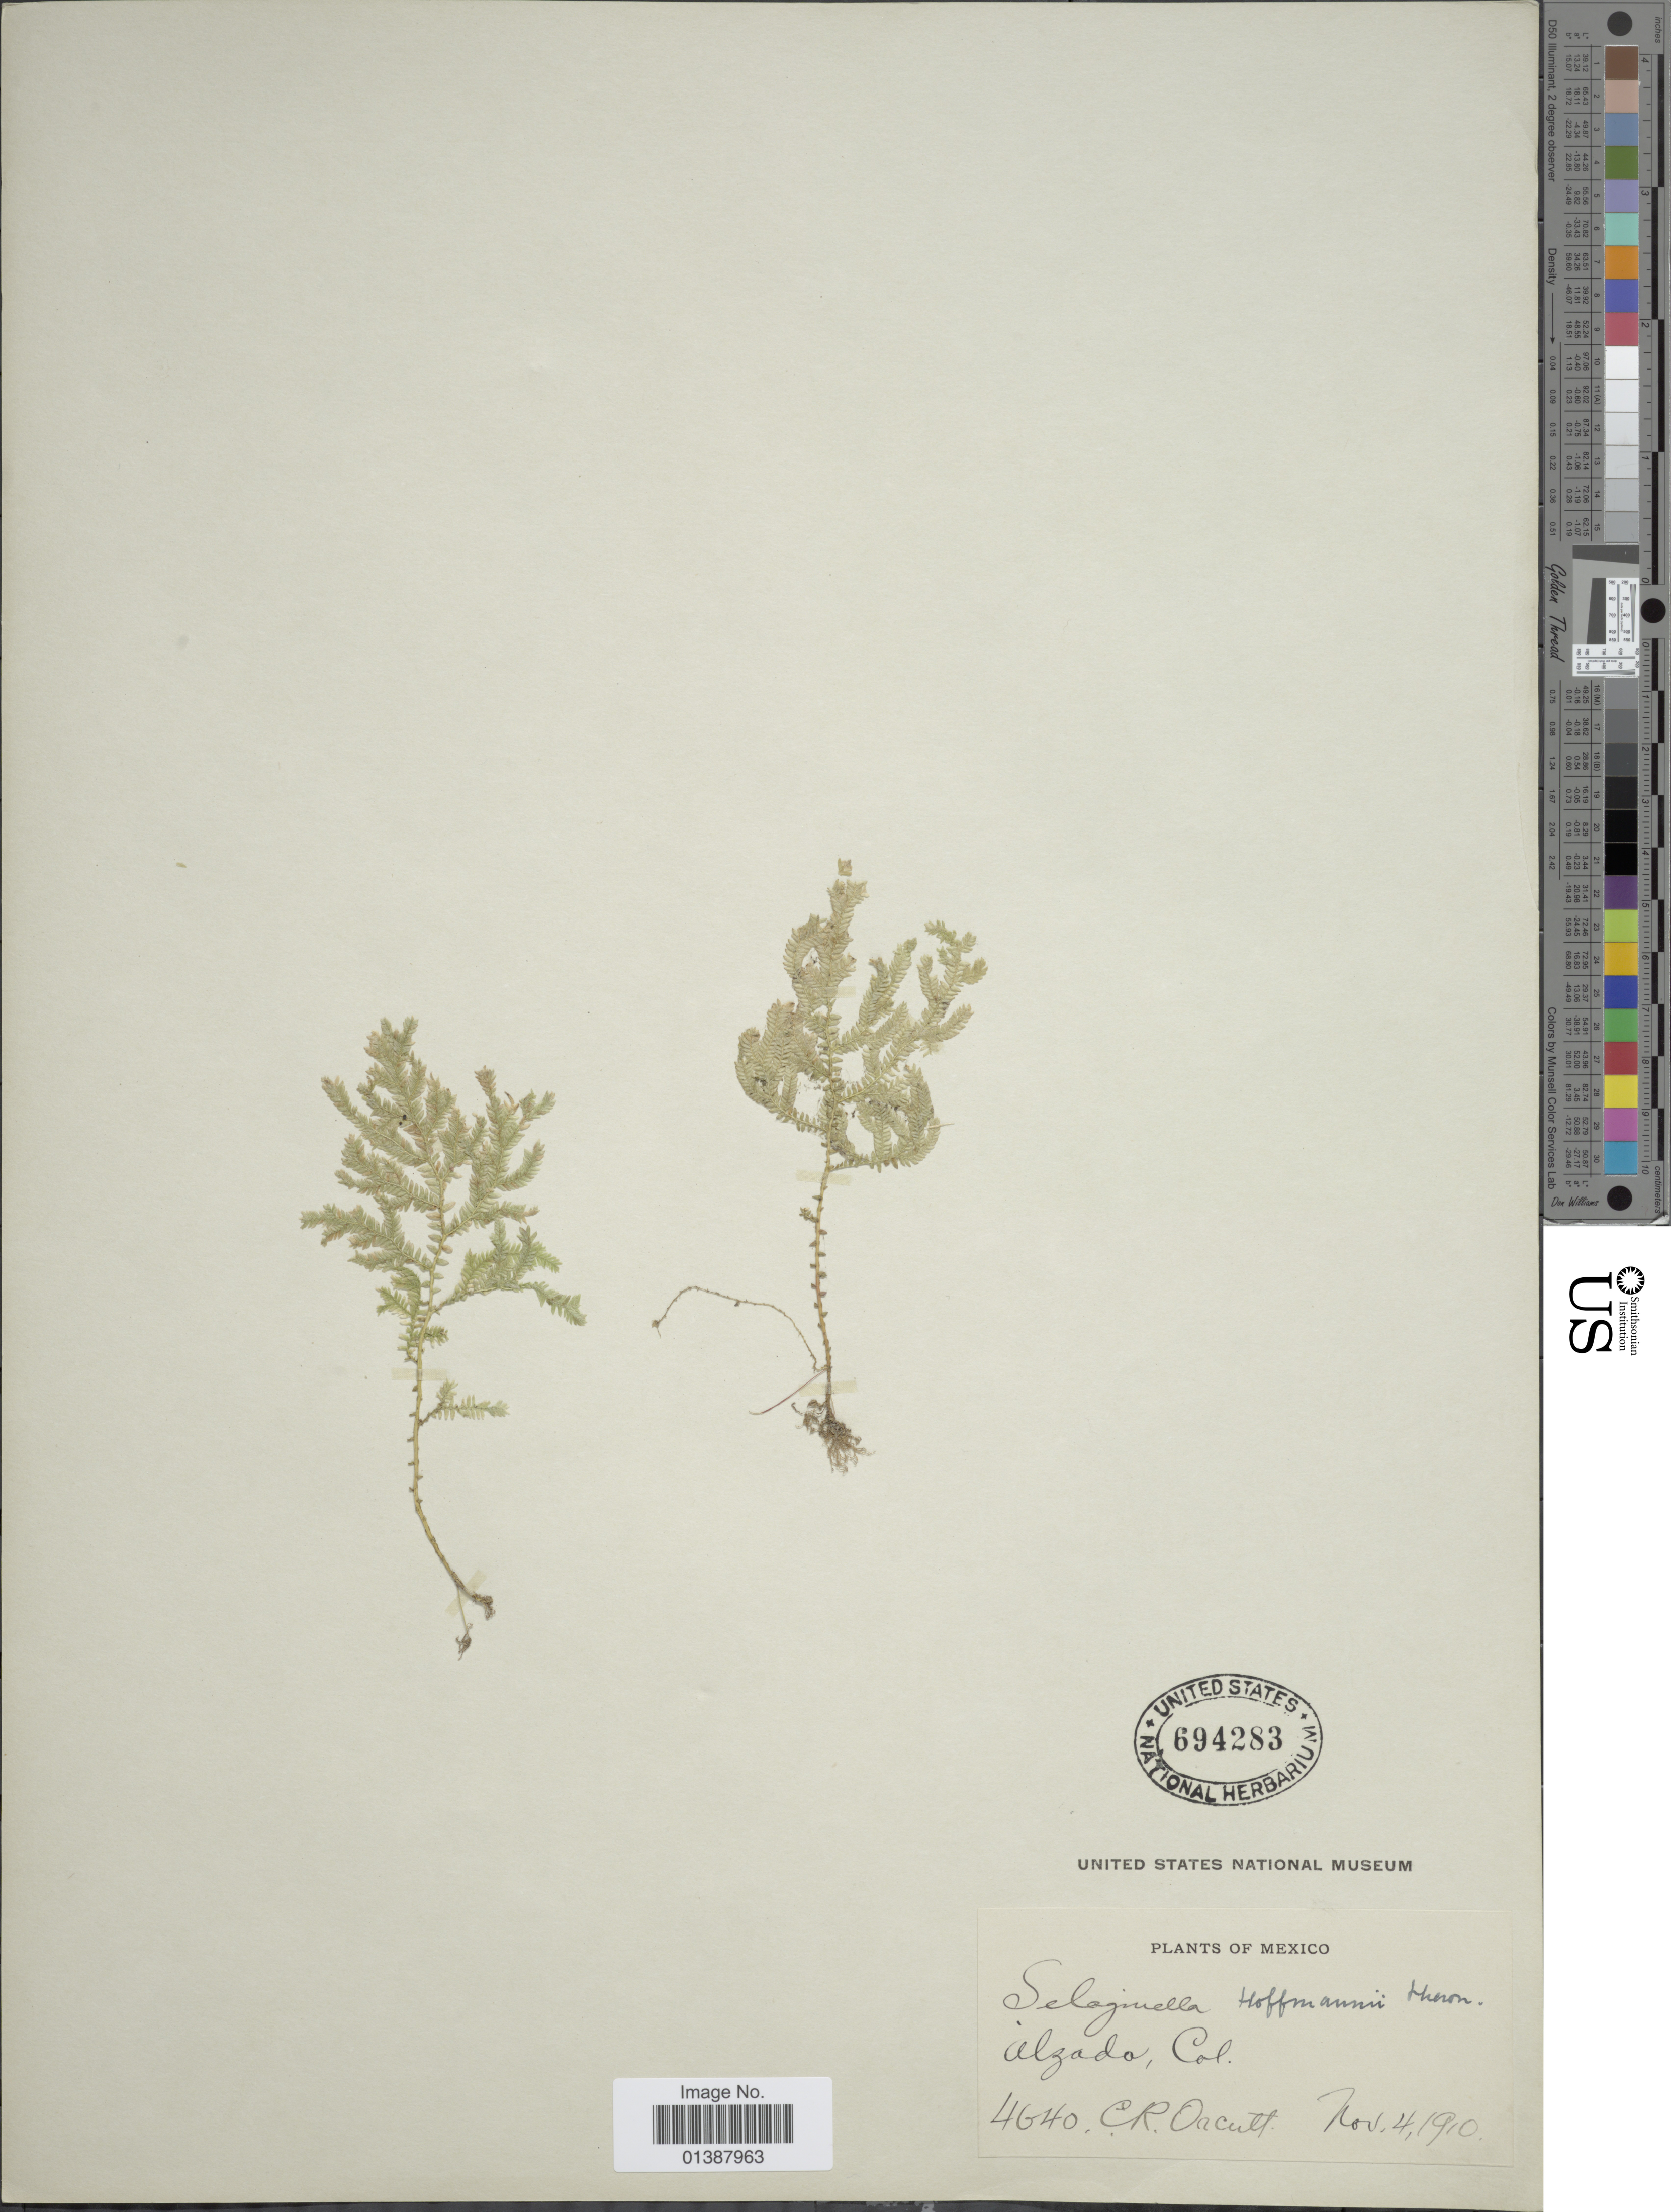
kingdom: Plantae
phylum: Tracheophyta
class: Lycopodiopsida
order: Selaginellales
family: Selaginellaceae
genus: Selaginella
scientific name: Selaginella hoffmannii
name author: Hieron.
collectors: C. R. Orcutt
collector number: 4640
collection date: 1910-11-04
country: Mexico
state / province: Colima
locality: Alzada, Col.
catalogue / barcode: US 694283